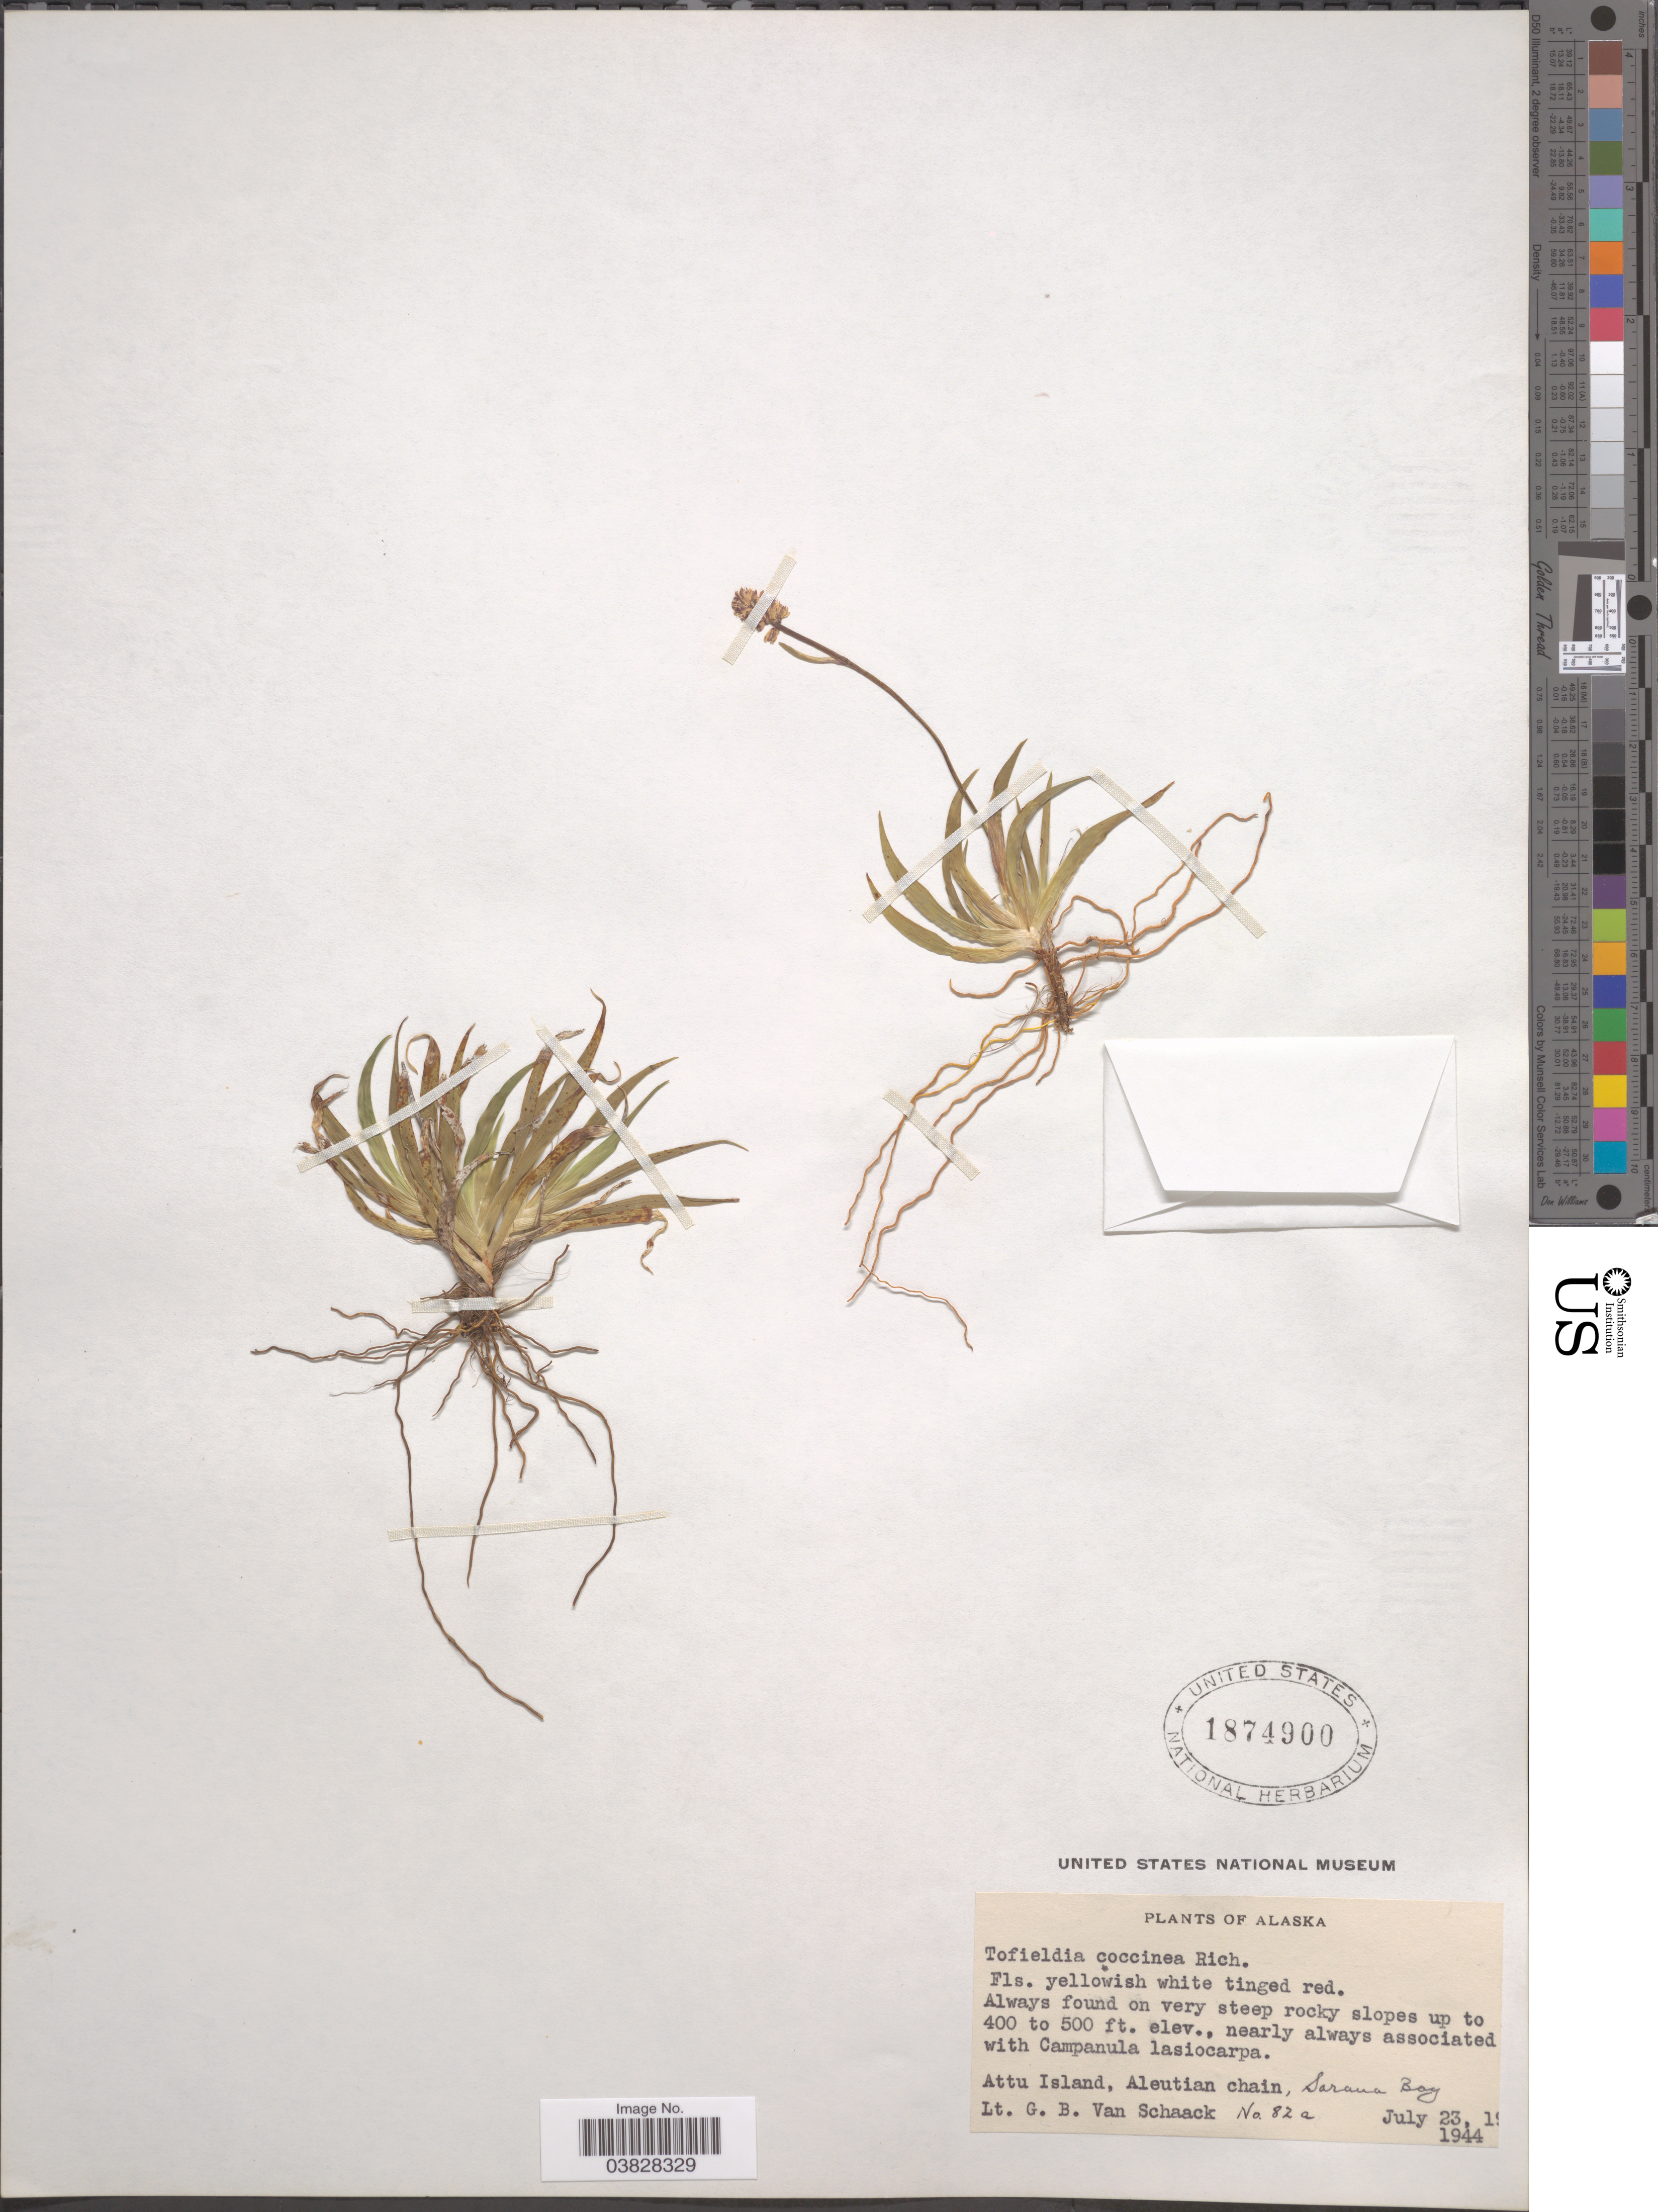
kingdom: Plantae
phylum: Tracheophyta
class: Liliopsida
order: Alismatales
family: Tofieldiaceae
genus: Tofieldia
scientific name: Tofieldia coccinea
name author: Richardson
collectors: G. Van Schaack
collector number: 82a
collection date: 1944-07-23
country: United States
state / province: Alaska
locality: Attu Island, Aleutian chain, Sarana Bay.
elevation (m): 122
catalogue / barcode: US 1874900